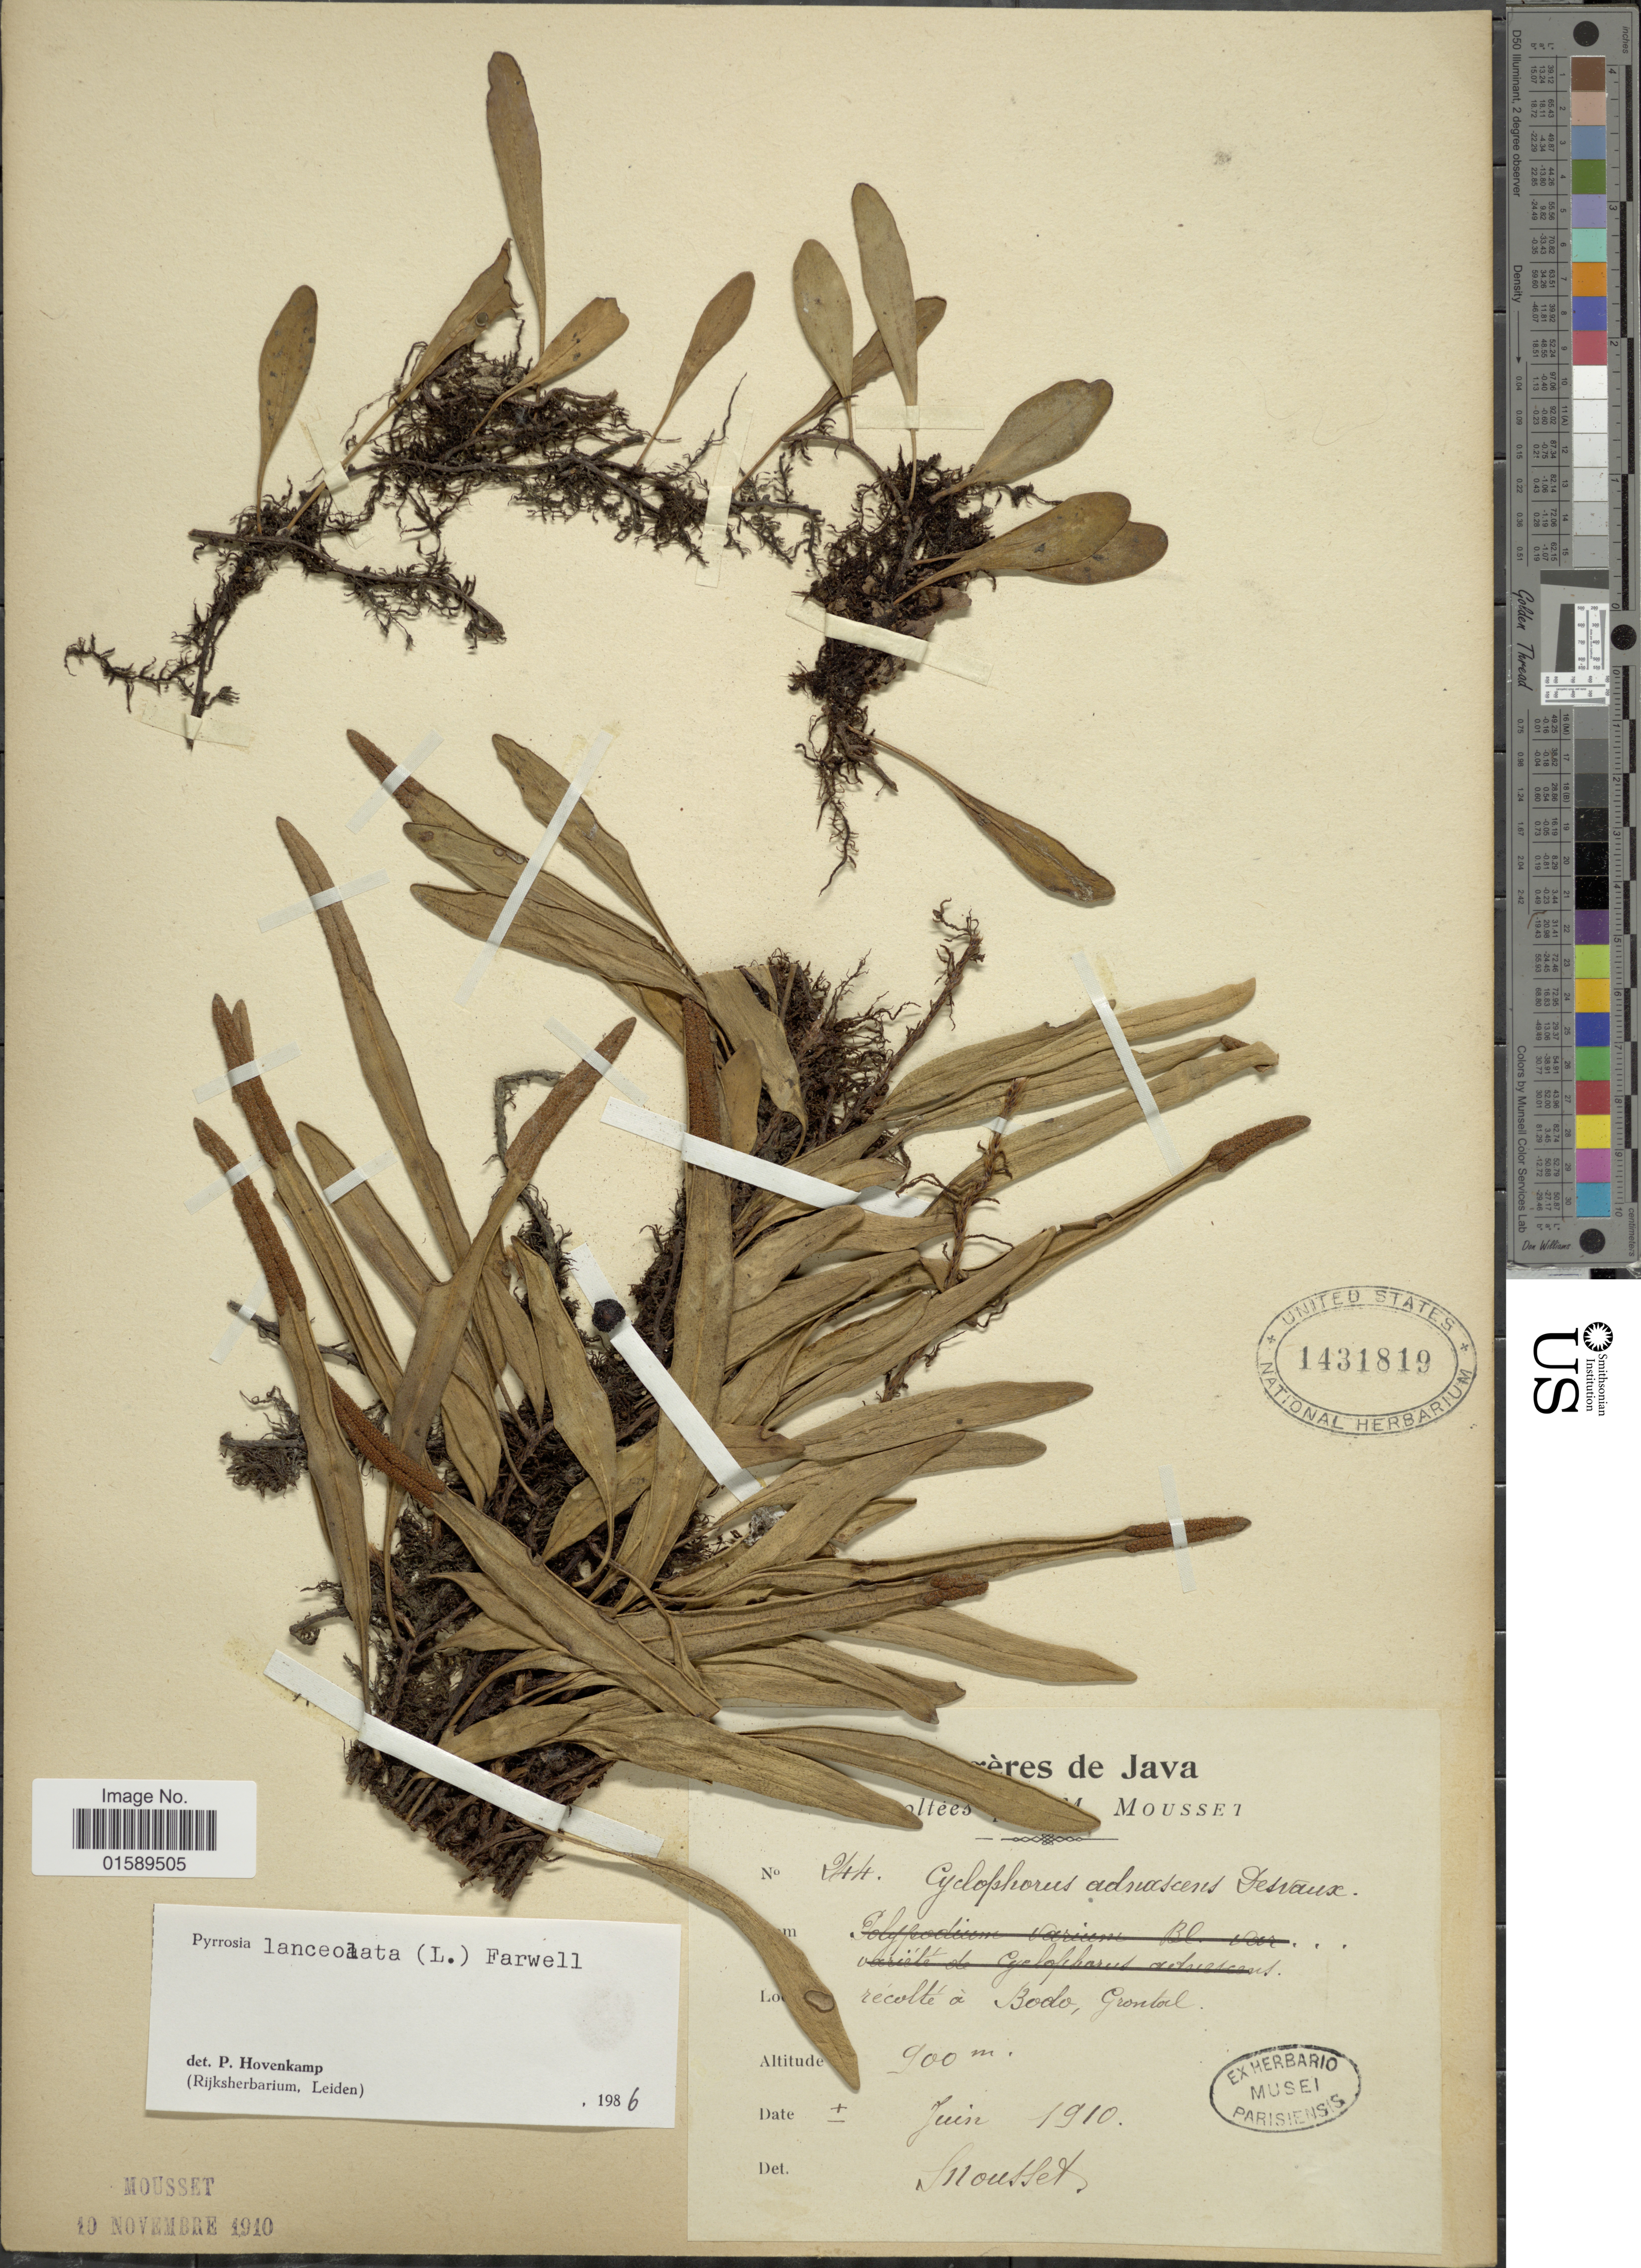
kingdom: Plantae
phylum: Tracheophyta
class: Polypodiopsida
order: Polypodiales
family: Polypodiaceae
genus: Pyrrosia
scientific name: Pyrrosia lanceolata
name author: (L.) Farw.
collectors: Mousset, --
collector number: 244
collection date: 1910-06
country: Indonesia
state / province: Java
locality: récolté à Bodo, Grontol.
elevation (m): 900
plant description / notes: Corrected "Java. Bodo, Grontoel" to "récolté à Bodo, Grontol."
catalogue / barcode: US 1431819